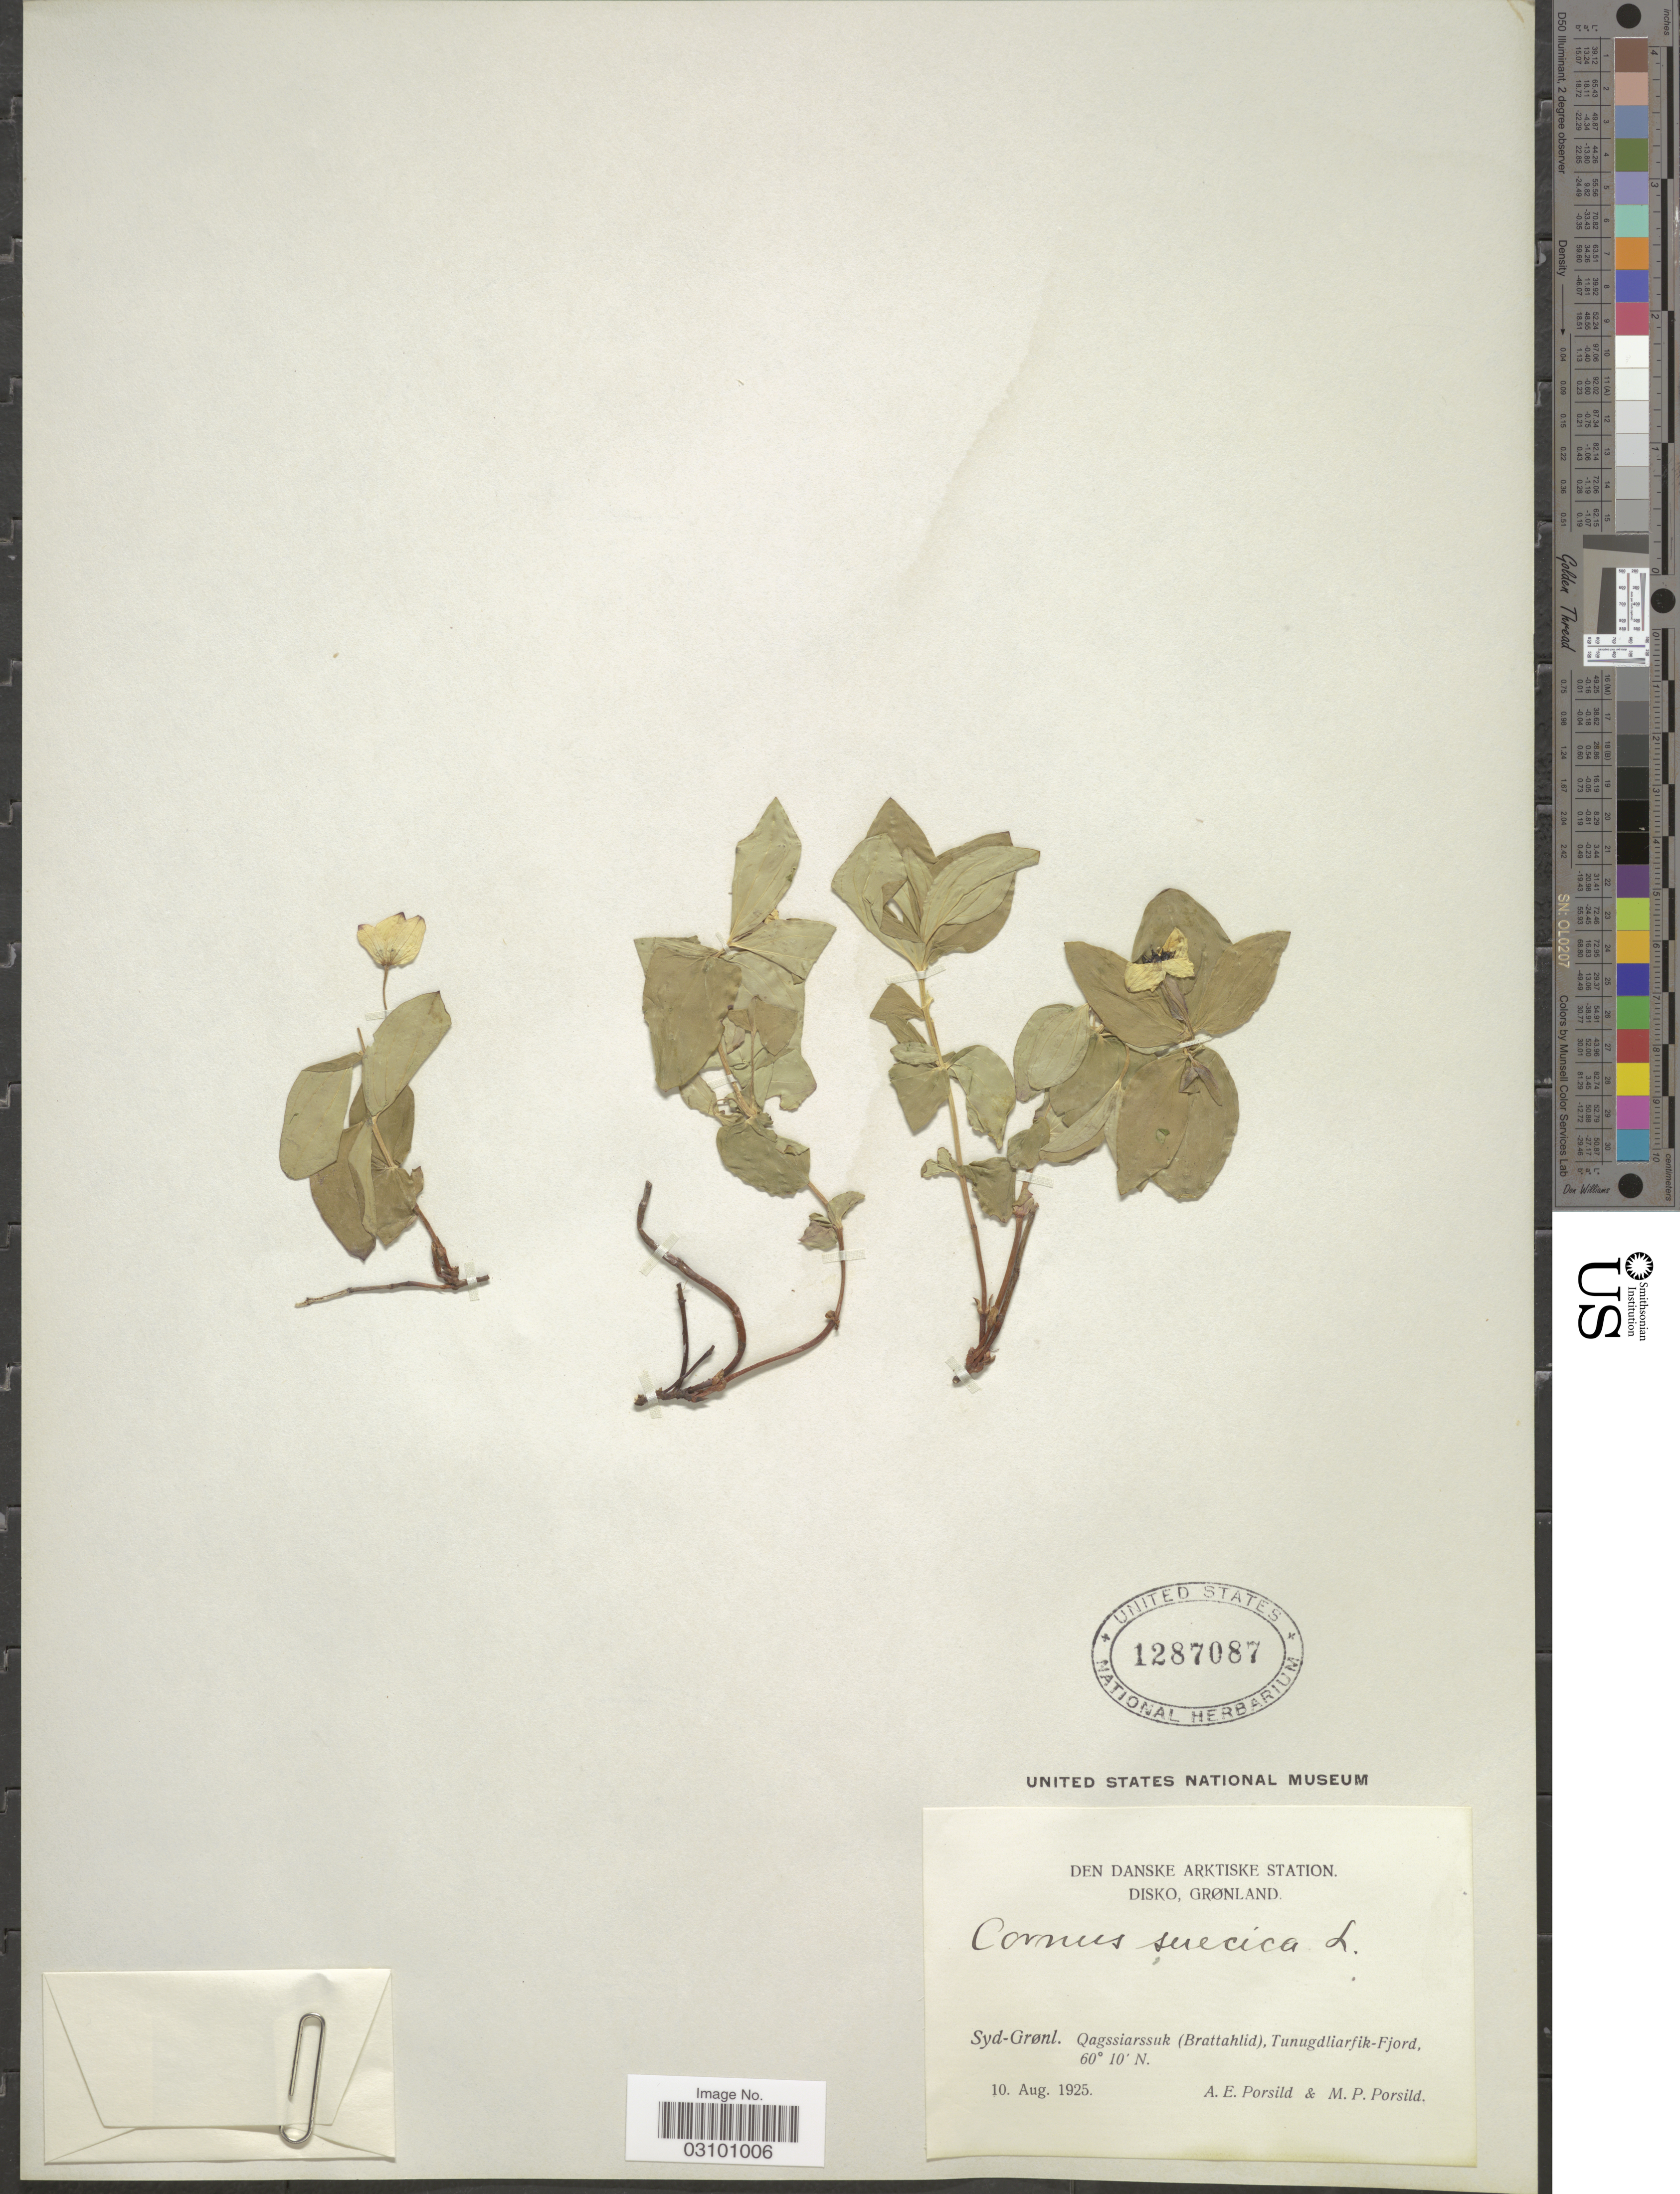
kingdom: Plantae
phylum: Tracheophyta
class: Magnoliopsida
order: Cornales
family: Cornaceae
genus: Cornus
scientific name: Cornus suecica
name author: L.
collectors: A. E. Porsild & M. P. Porsild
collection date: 1925-08-10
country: Greenland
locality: Den Danske Arktiske Station. Disko. Grønland. Syd-Grønl. Qagssiarssuk (Brattahlid), Tunugdliarfik-Fjord.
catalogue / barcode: US 1287087